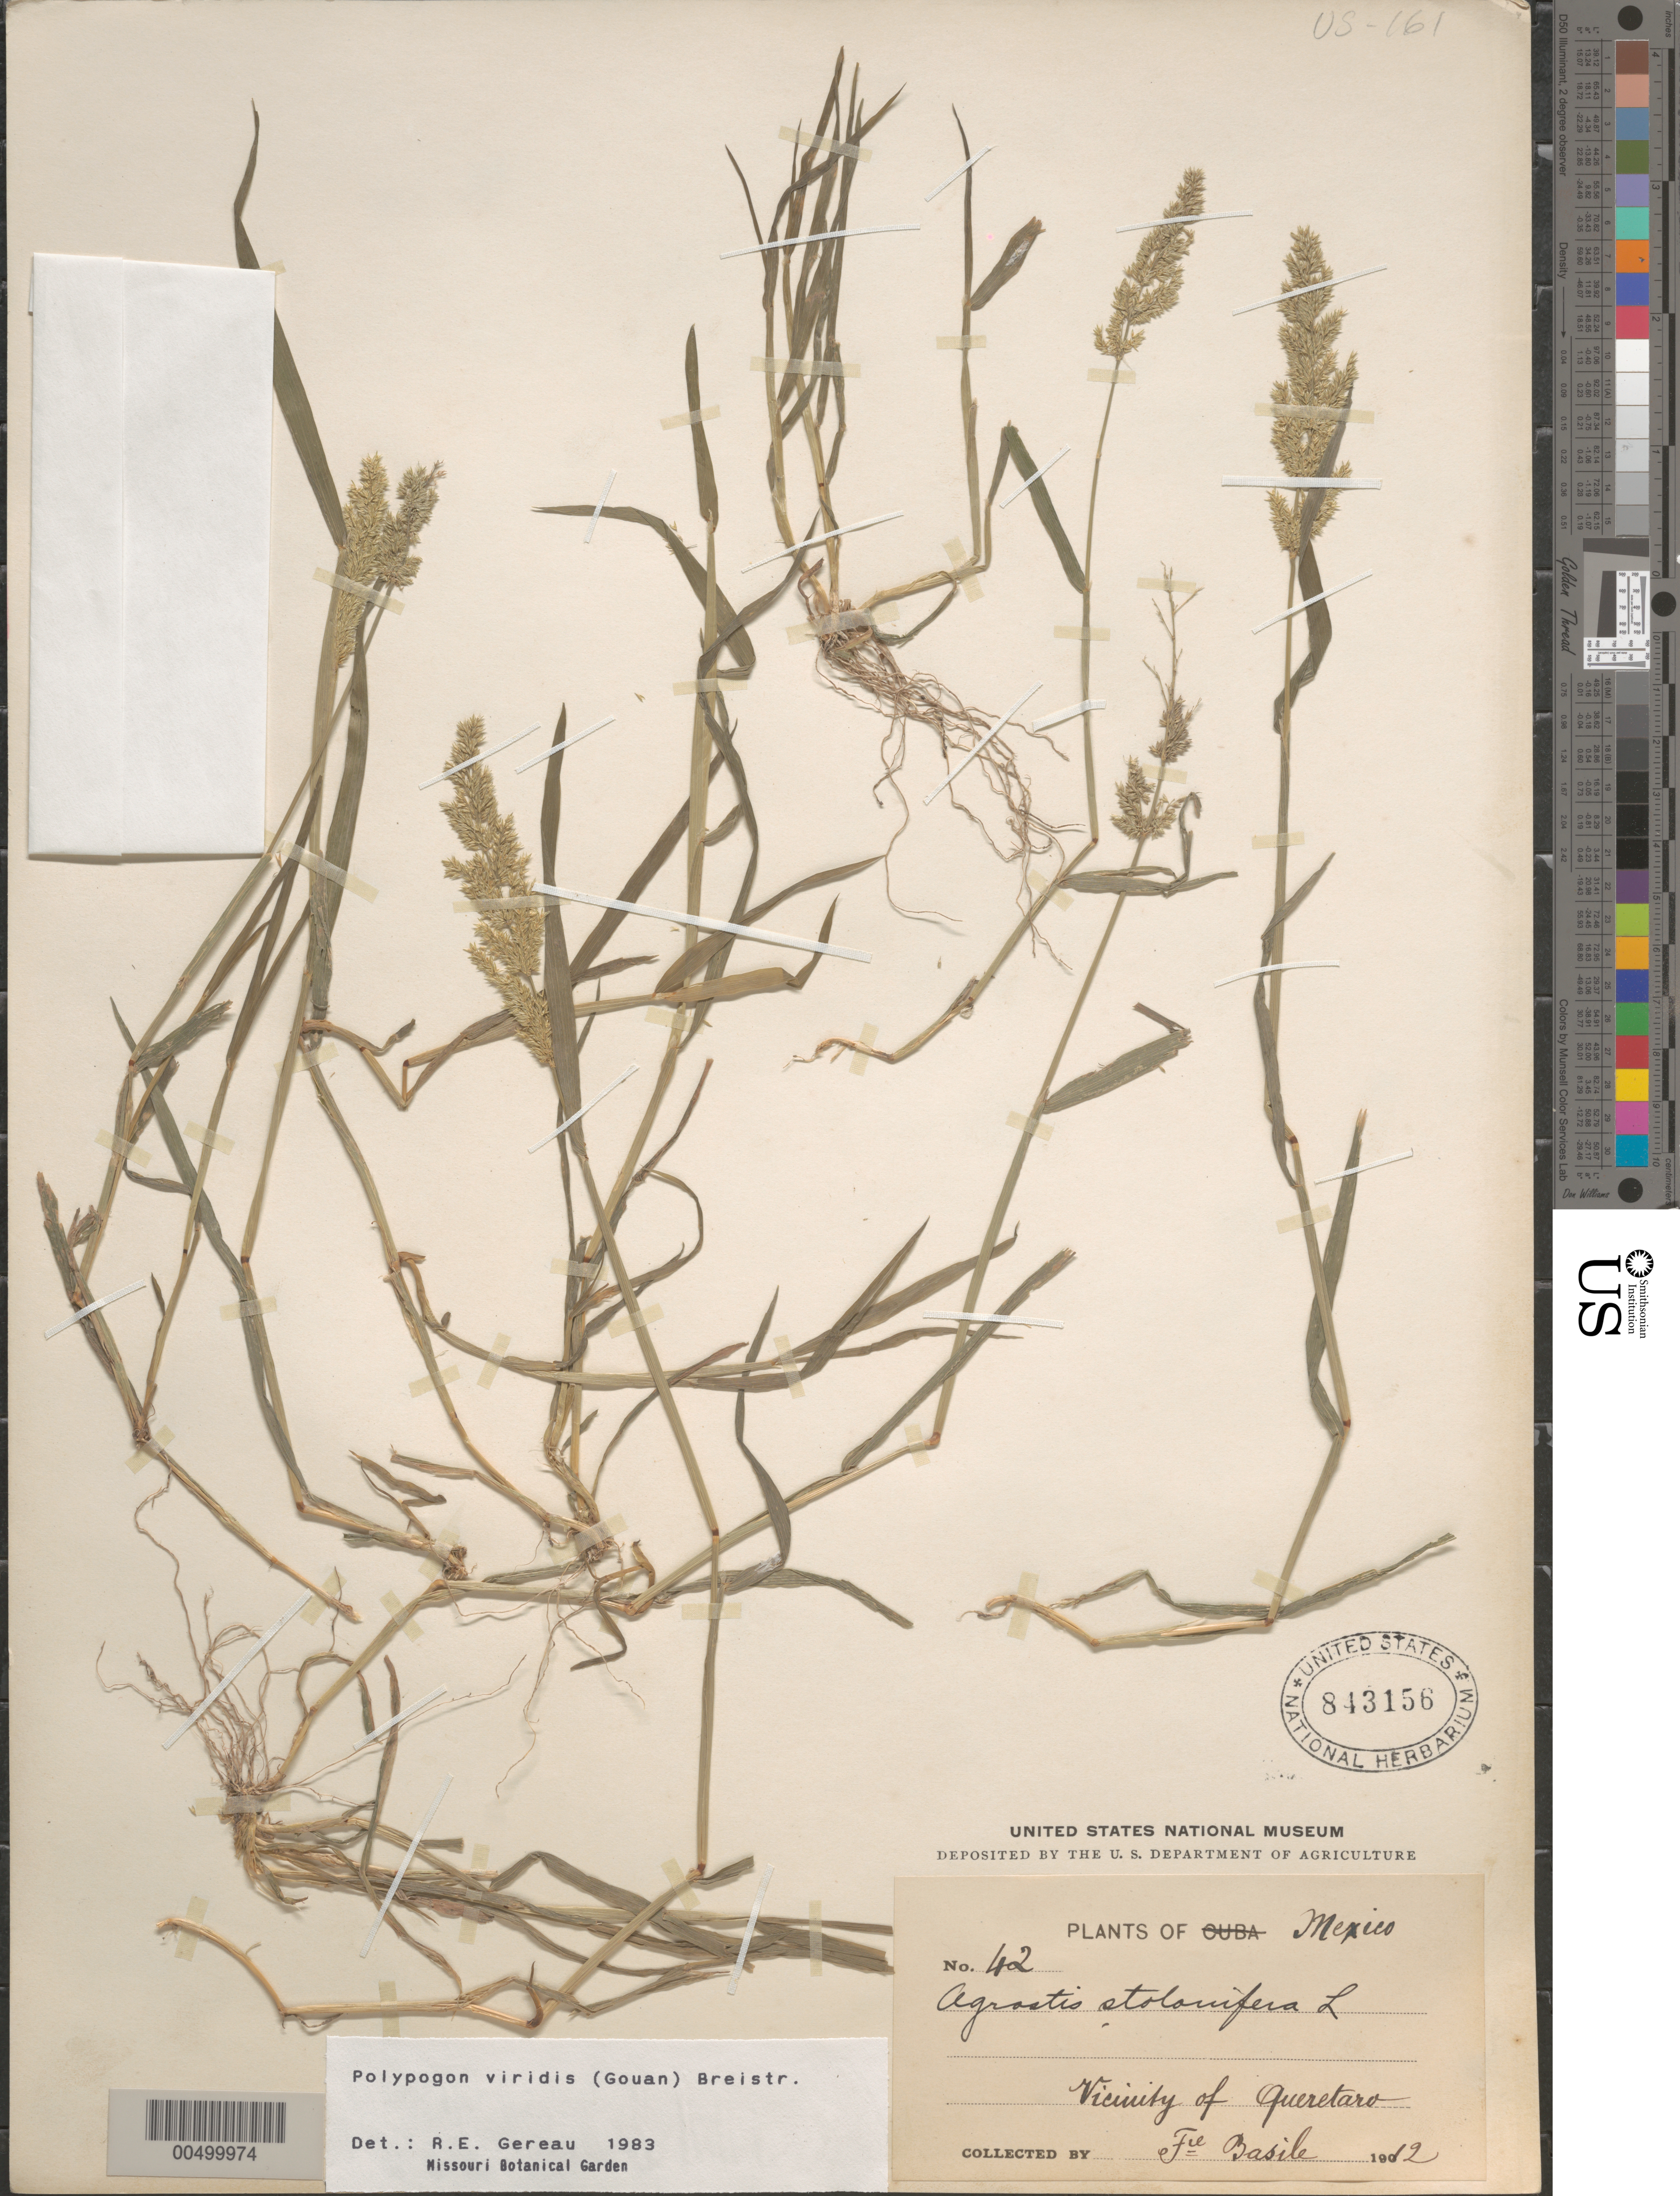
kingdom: Plantae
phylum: Tracheophyta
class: Liliopsida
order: Poales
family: Poaceae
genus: Polypogon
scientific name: Polypogon viridis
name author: (Gouan) Breistroffer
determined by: Gereau, R. E.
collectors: Bro. Basile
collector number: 42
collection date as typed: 1912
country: Mexico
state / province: Querétaro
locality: Vicinity of Querétaro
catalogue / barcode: US 843156